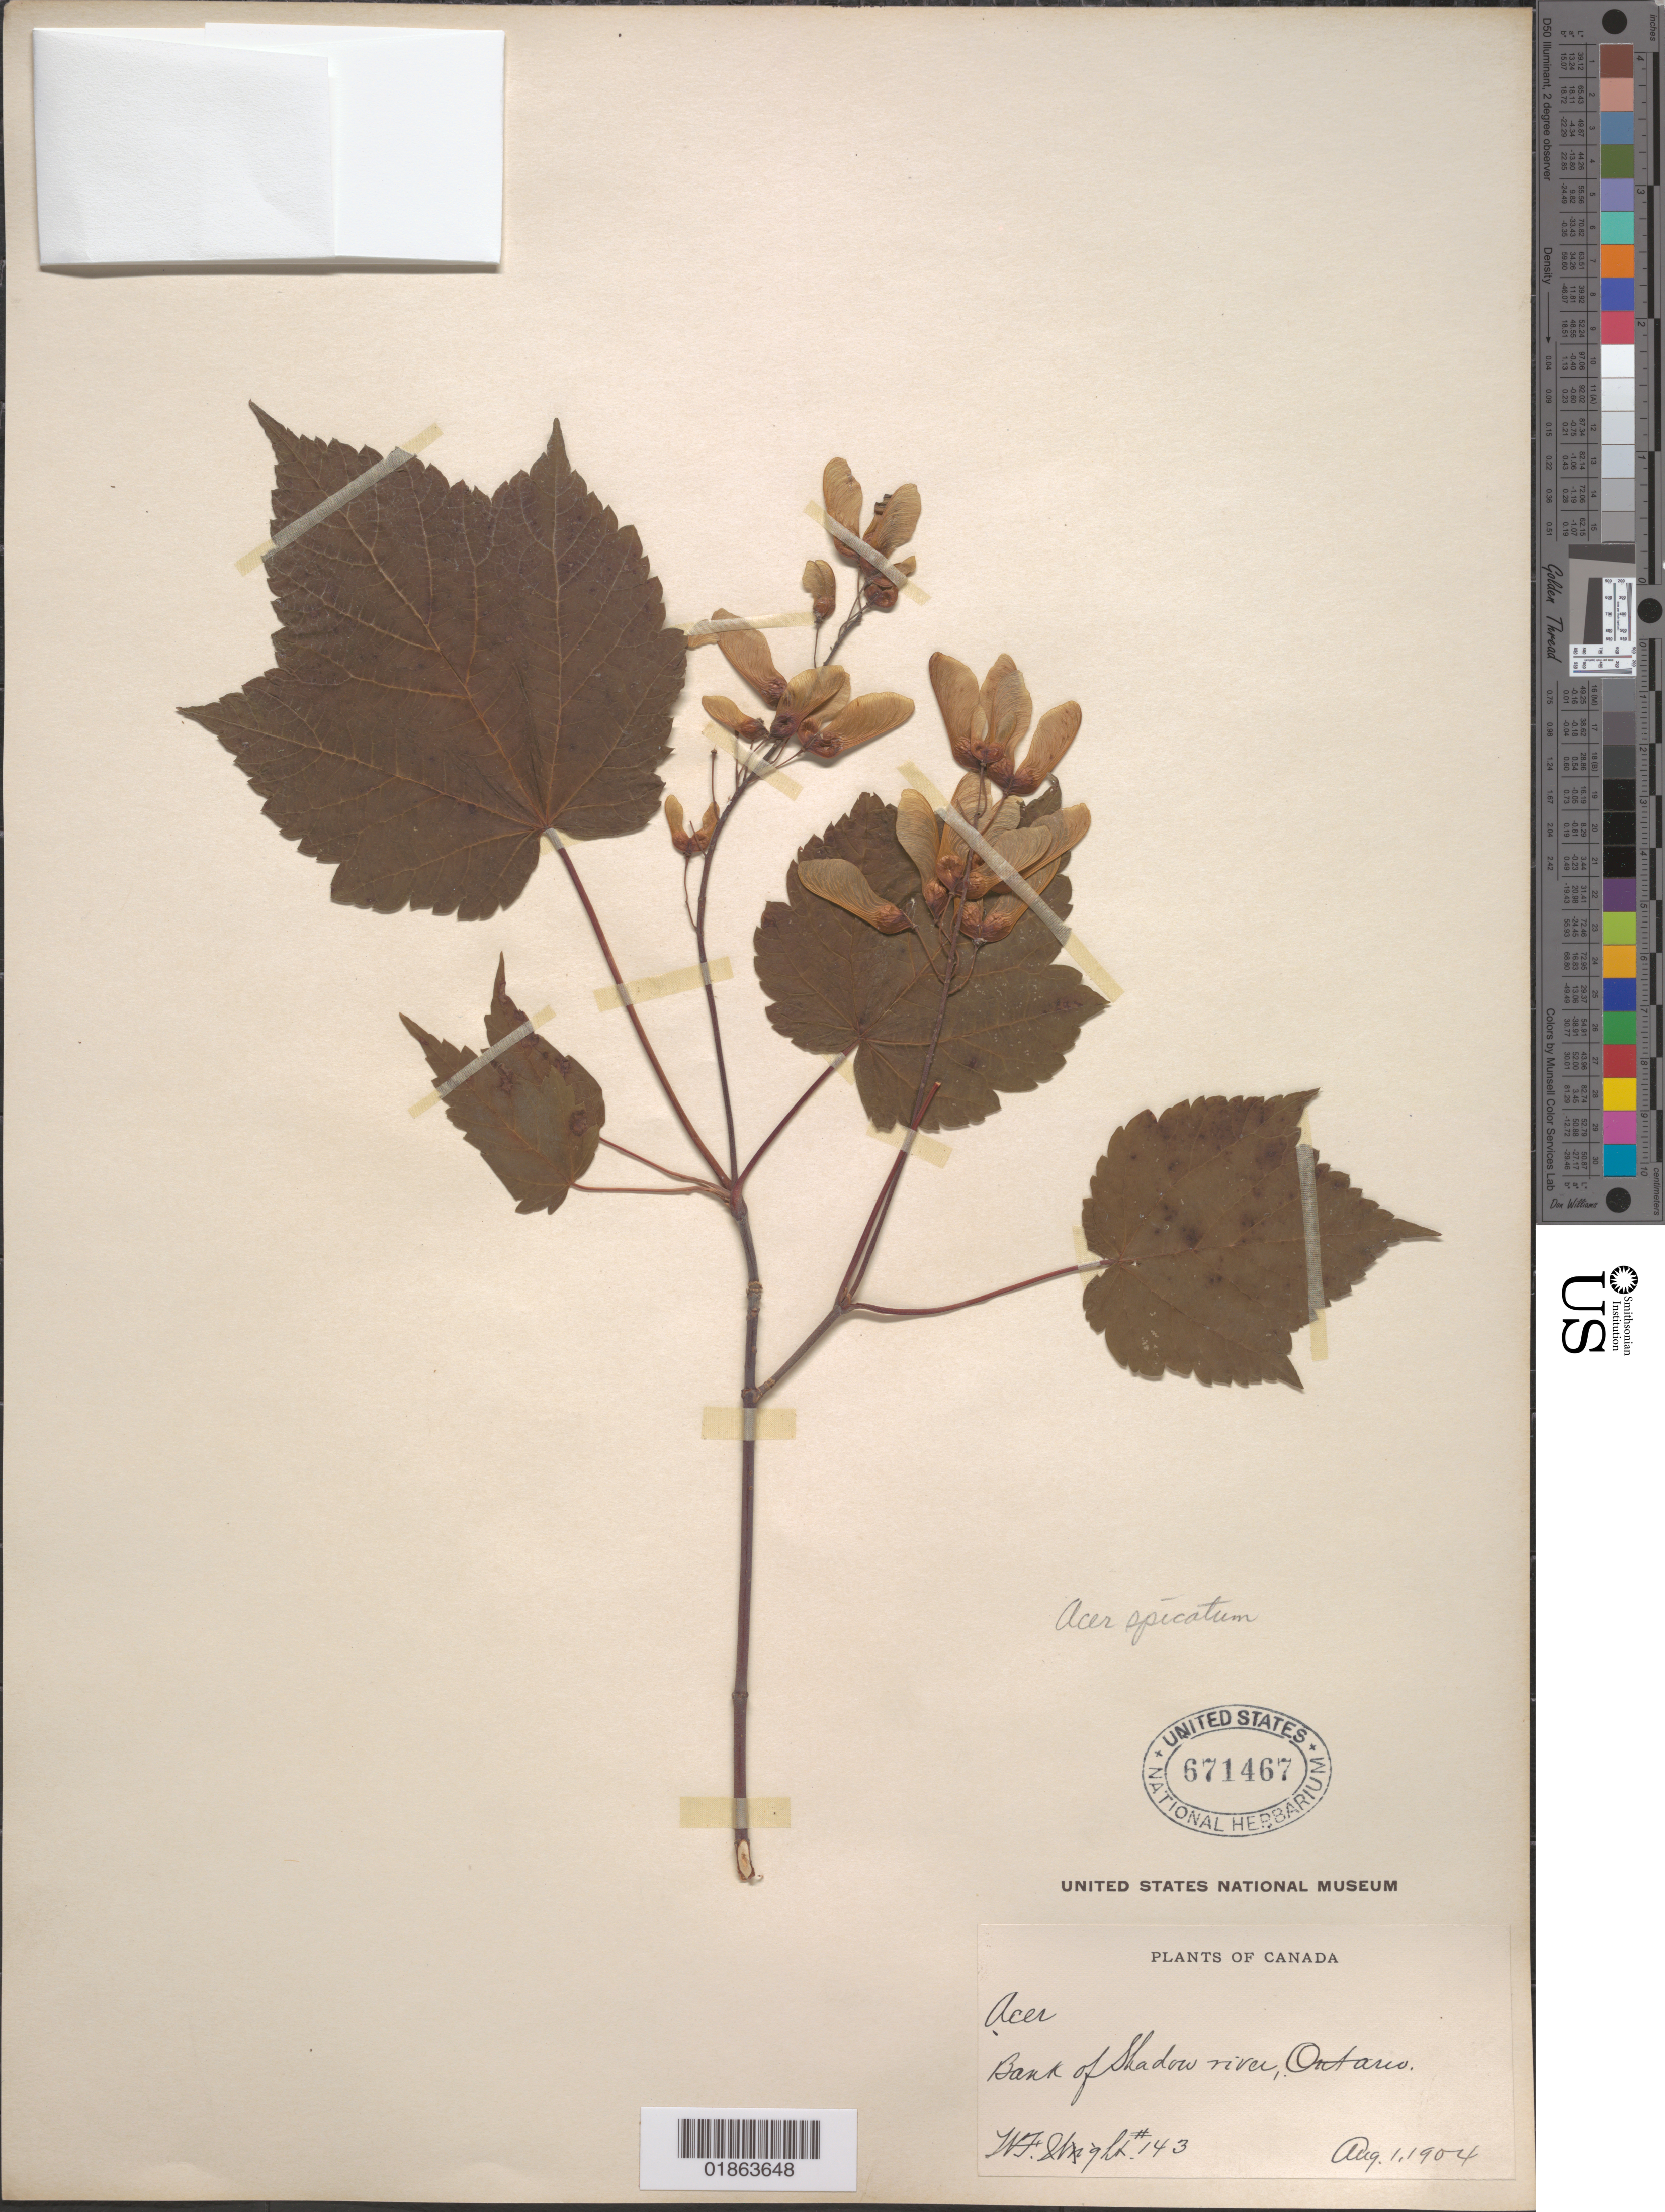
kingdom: Plantae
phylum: Tracheophyta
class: Magnoliopsida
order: Sapindales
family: Sapindaceae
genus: Acer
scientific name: Acer spicatum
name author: Lam.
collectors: W. F. Wright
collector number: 143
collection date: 1904-08-01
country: Canada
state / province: Ontario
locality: Shadow River, bank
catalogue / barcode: US 671467